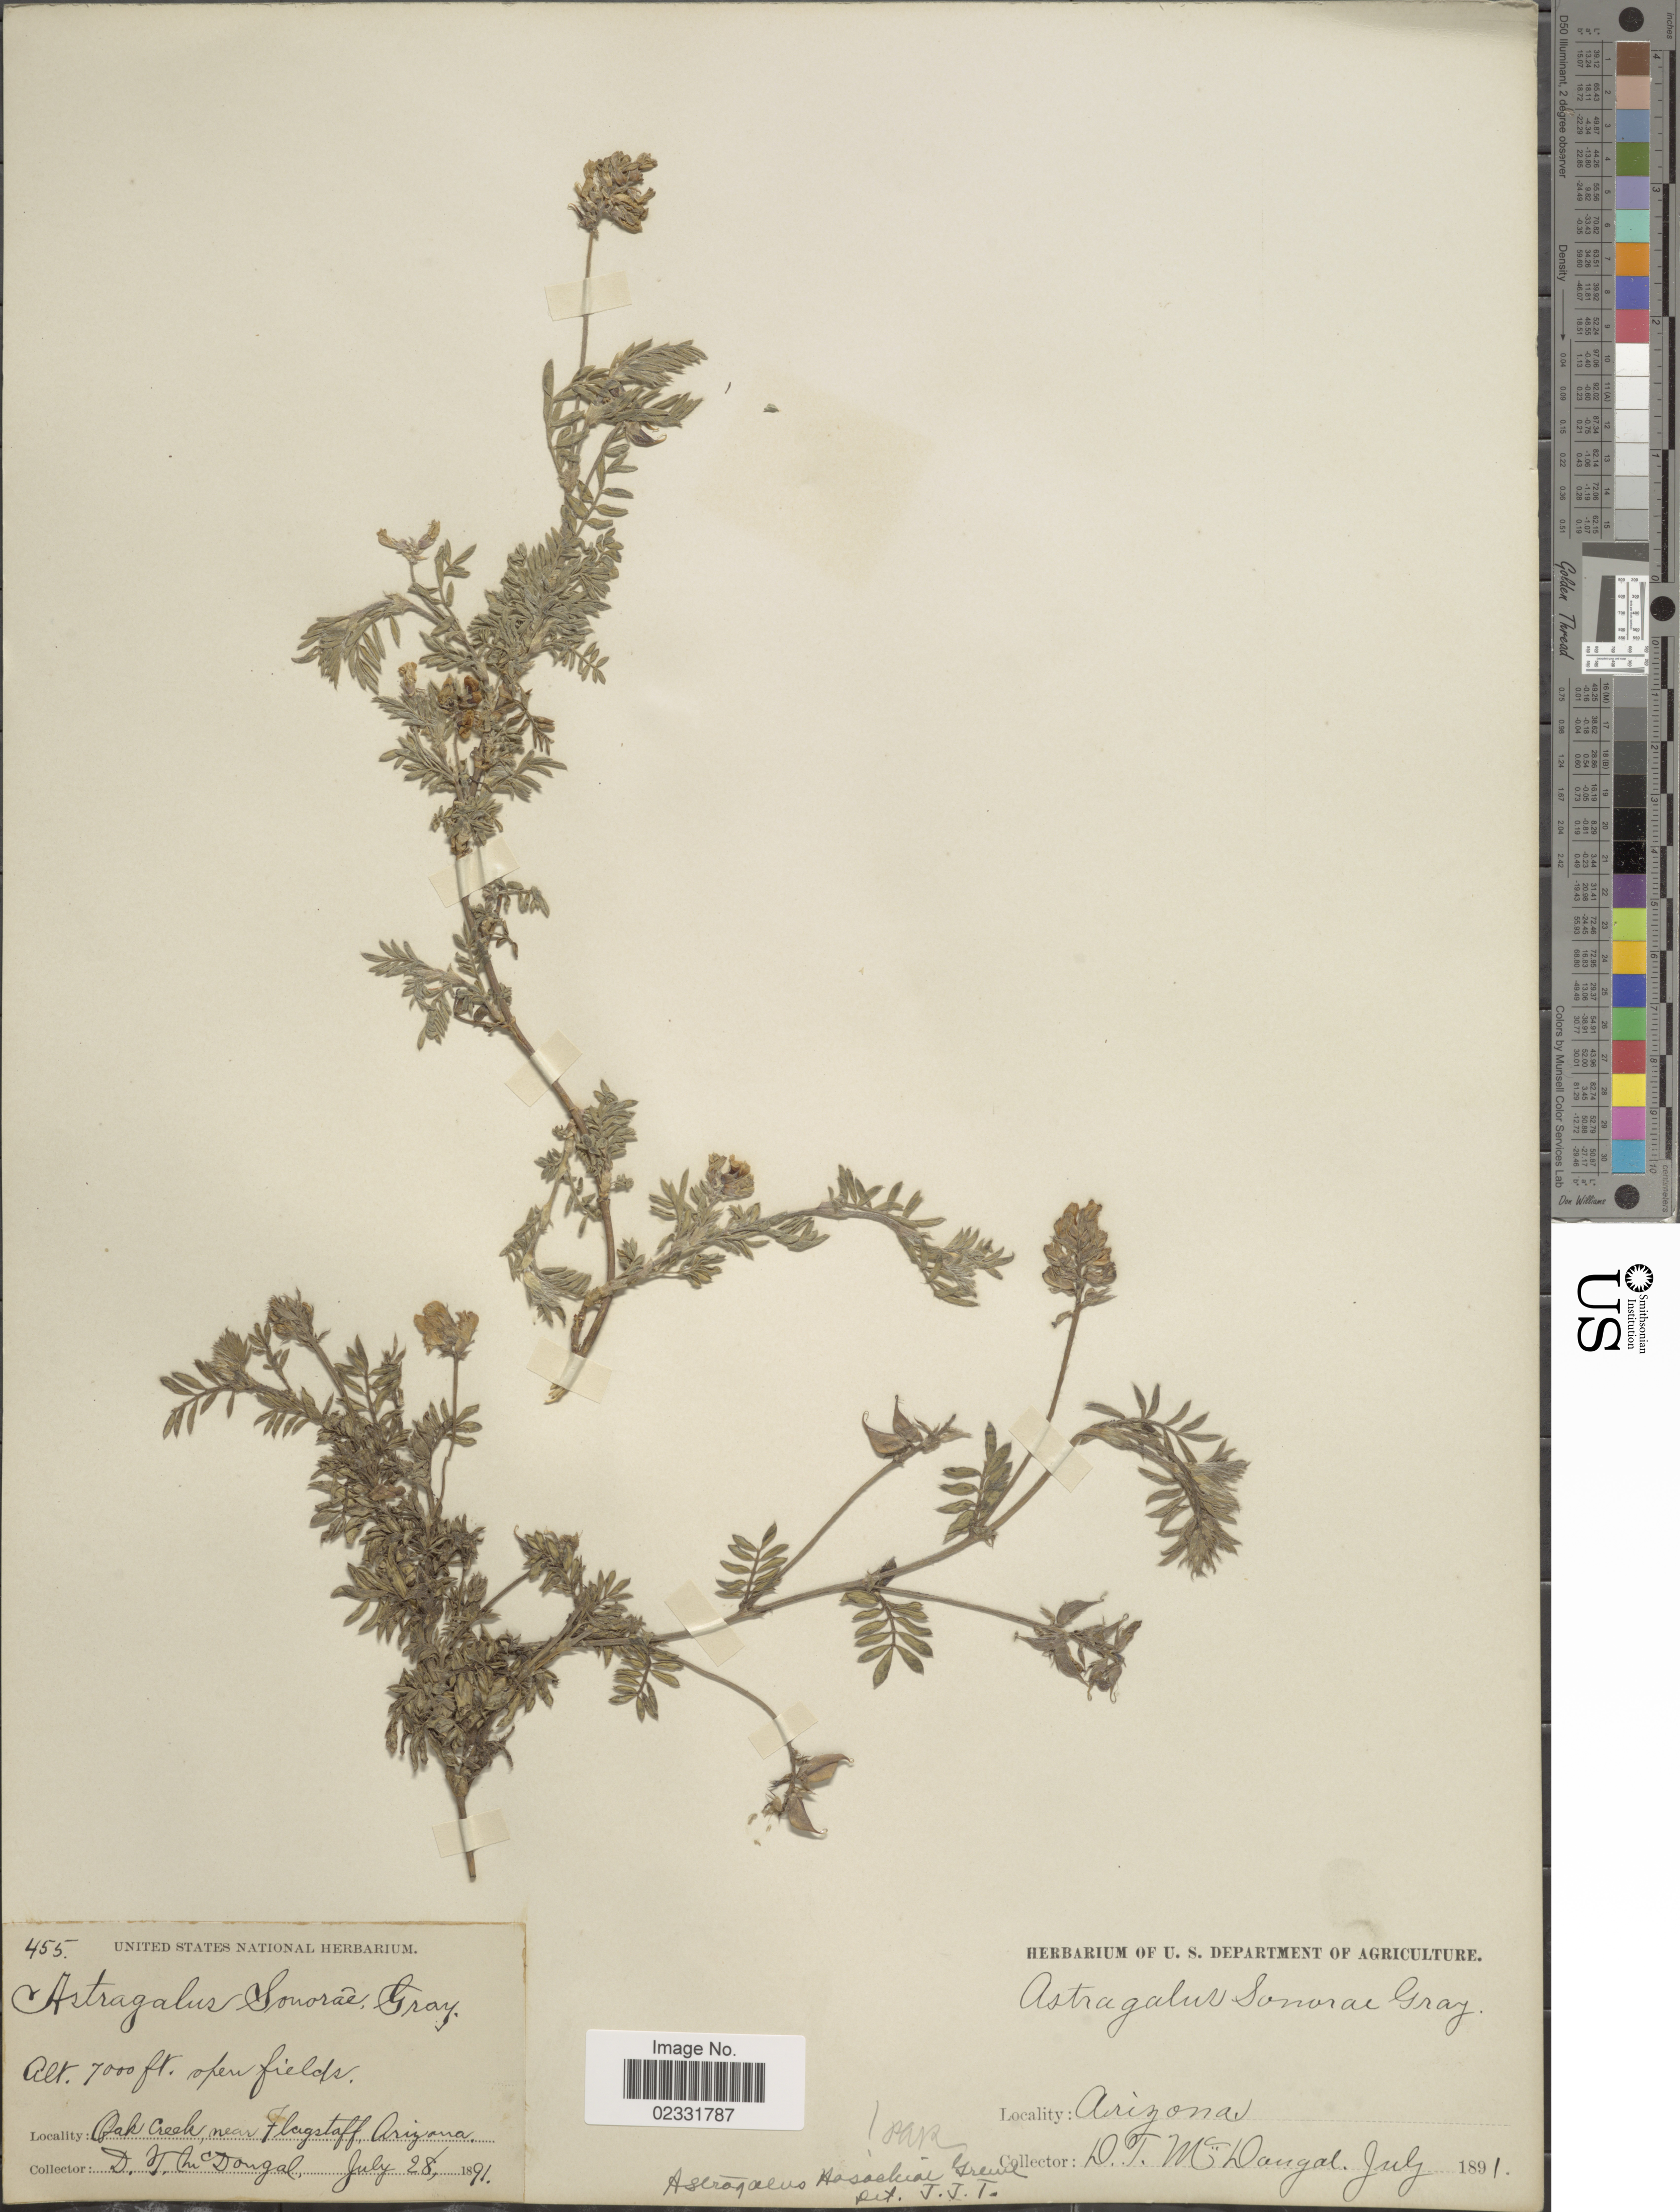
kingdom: Plantae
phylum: Tracheophyta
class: Magnoliopsida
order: Fabales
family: Fabaceae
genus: Astragalus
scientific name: Astragalus hosackiae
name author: Greene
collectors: D. McDougal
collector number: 455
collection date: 1891-07-28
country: United States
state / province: Arizona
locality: Oak Creek near Flagstaff, open fields.